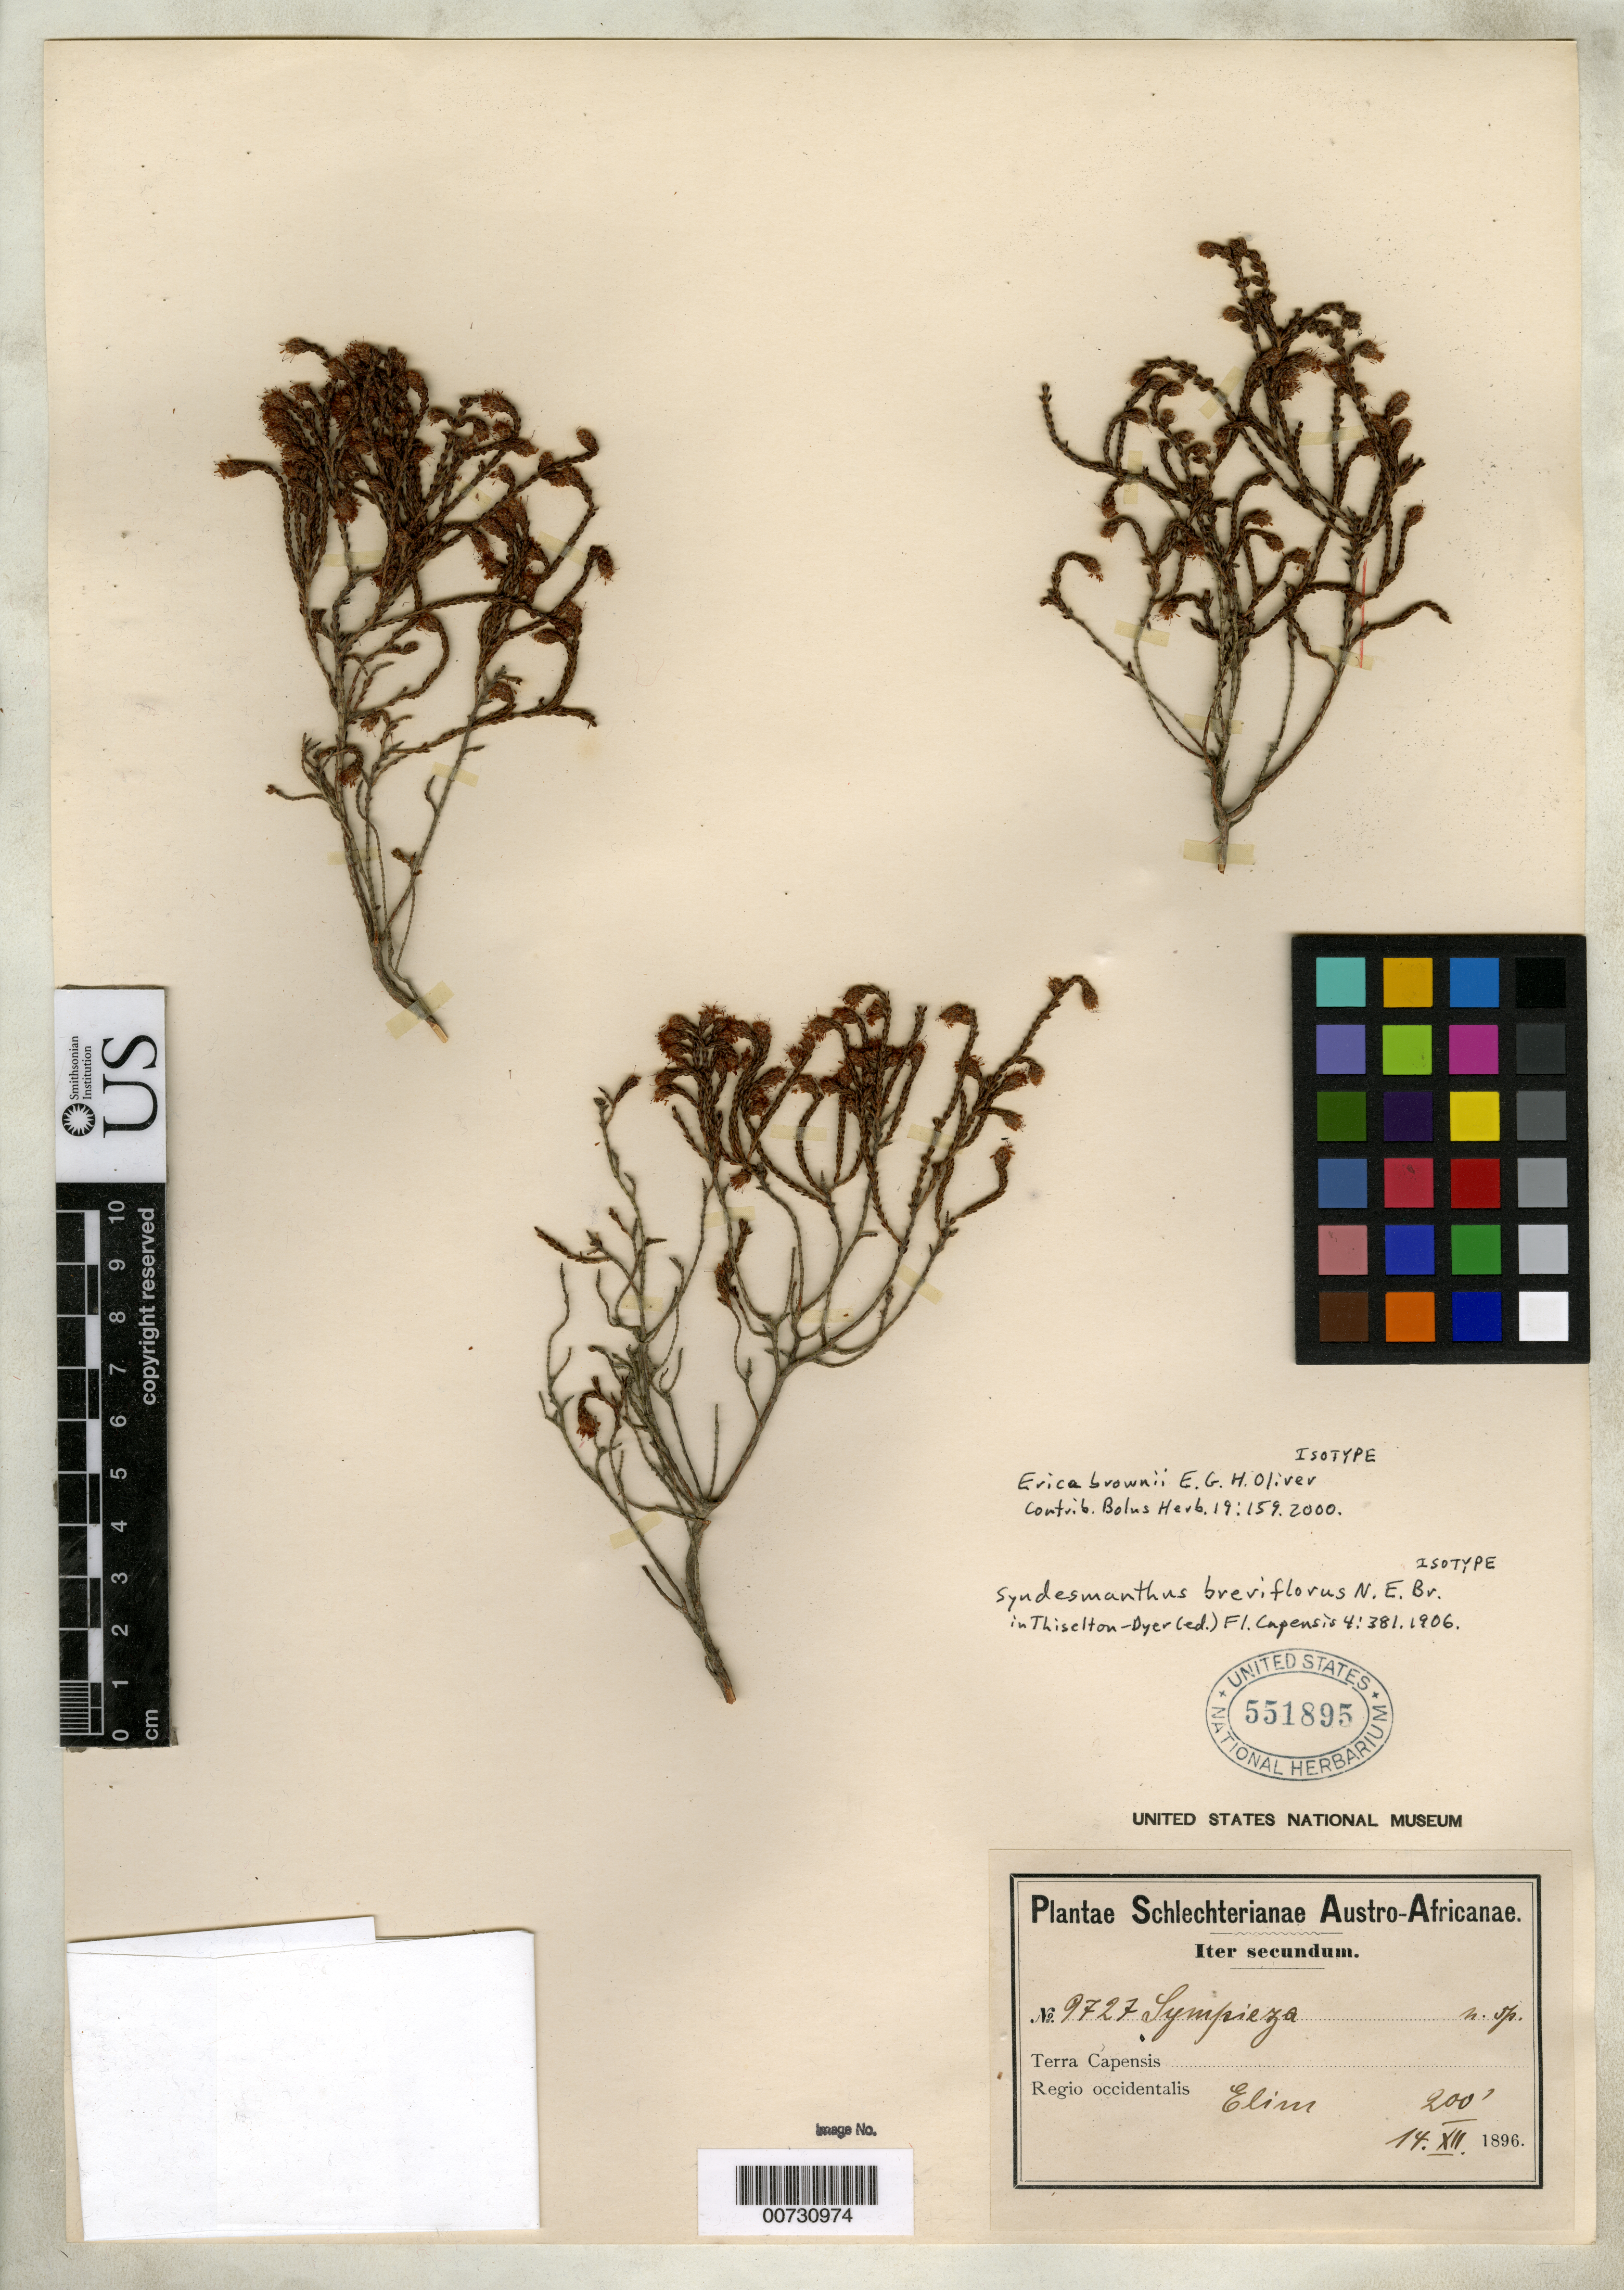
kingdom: Plantae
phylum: Tracheophyta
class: Magnoliopsida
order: Ericales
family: Ericaceae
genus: Syndesmanthus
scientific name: Syndesmanthus breviflorus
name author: N.E. Br. in Dyer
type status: Isotype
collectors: F. R. R. Schlechter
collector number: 9727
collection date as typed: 14 Dec 1896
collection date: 1896-12-14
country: South Africa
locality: Terra Capensis, regio occidentalis, Elim.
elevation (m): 61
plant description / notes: Collection (but not US sheet) cited 2000 by E.G.H. Oliver, Contr. Bolus Herb. 19.; Also an isotype of Erica brownii E.G.H. Oliver.; Based on Syndesmanthus breviflorus N.E. Brown 1906 (non Erica breviflora Dulfer 1965).; Also an isotype of Syndesmanthus breviflorus N.E. Brown.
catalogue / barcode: US 551895